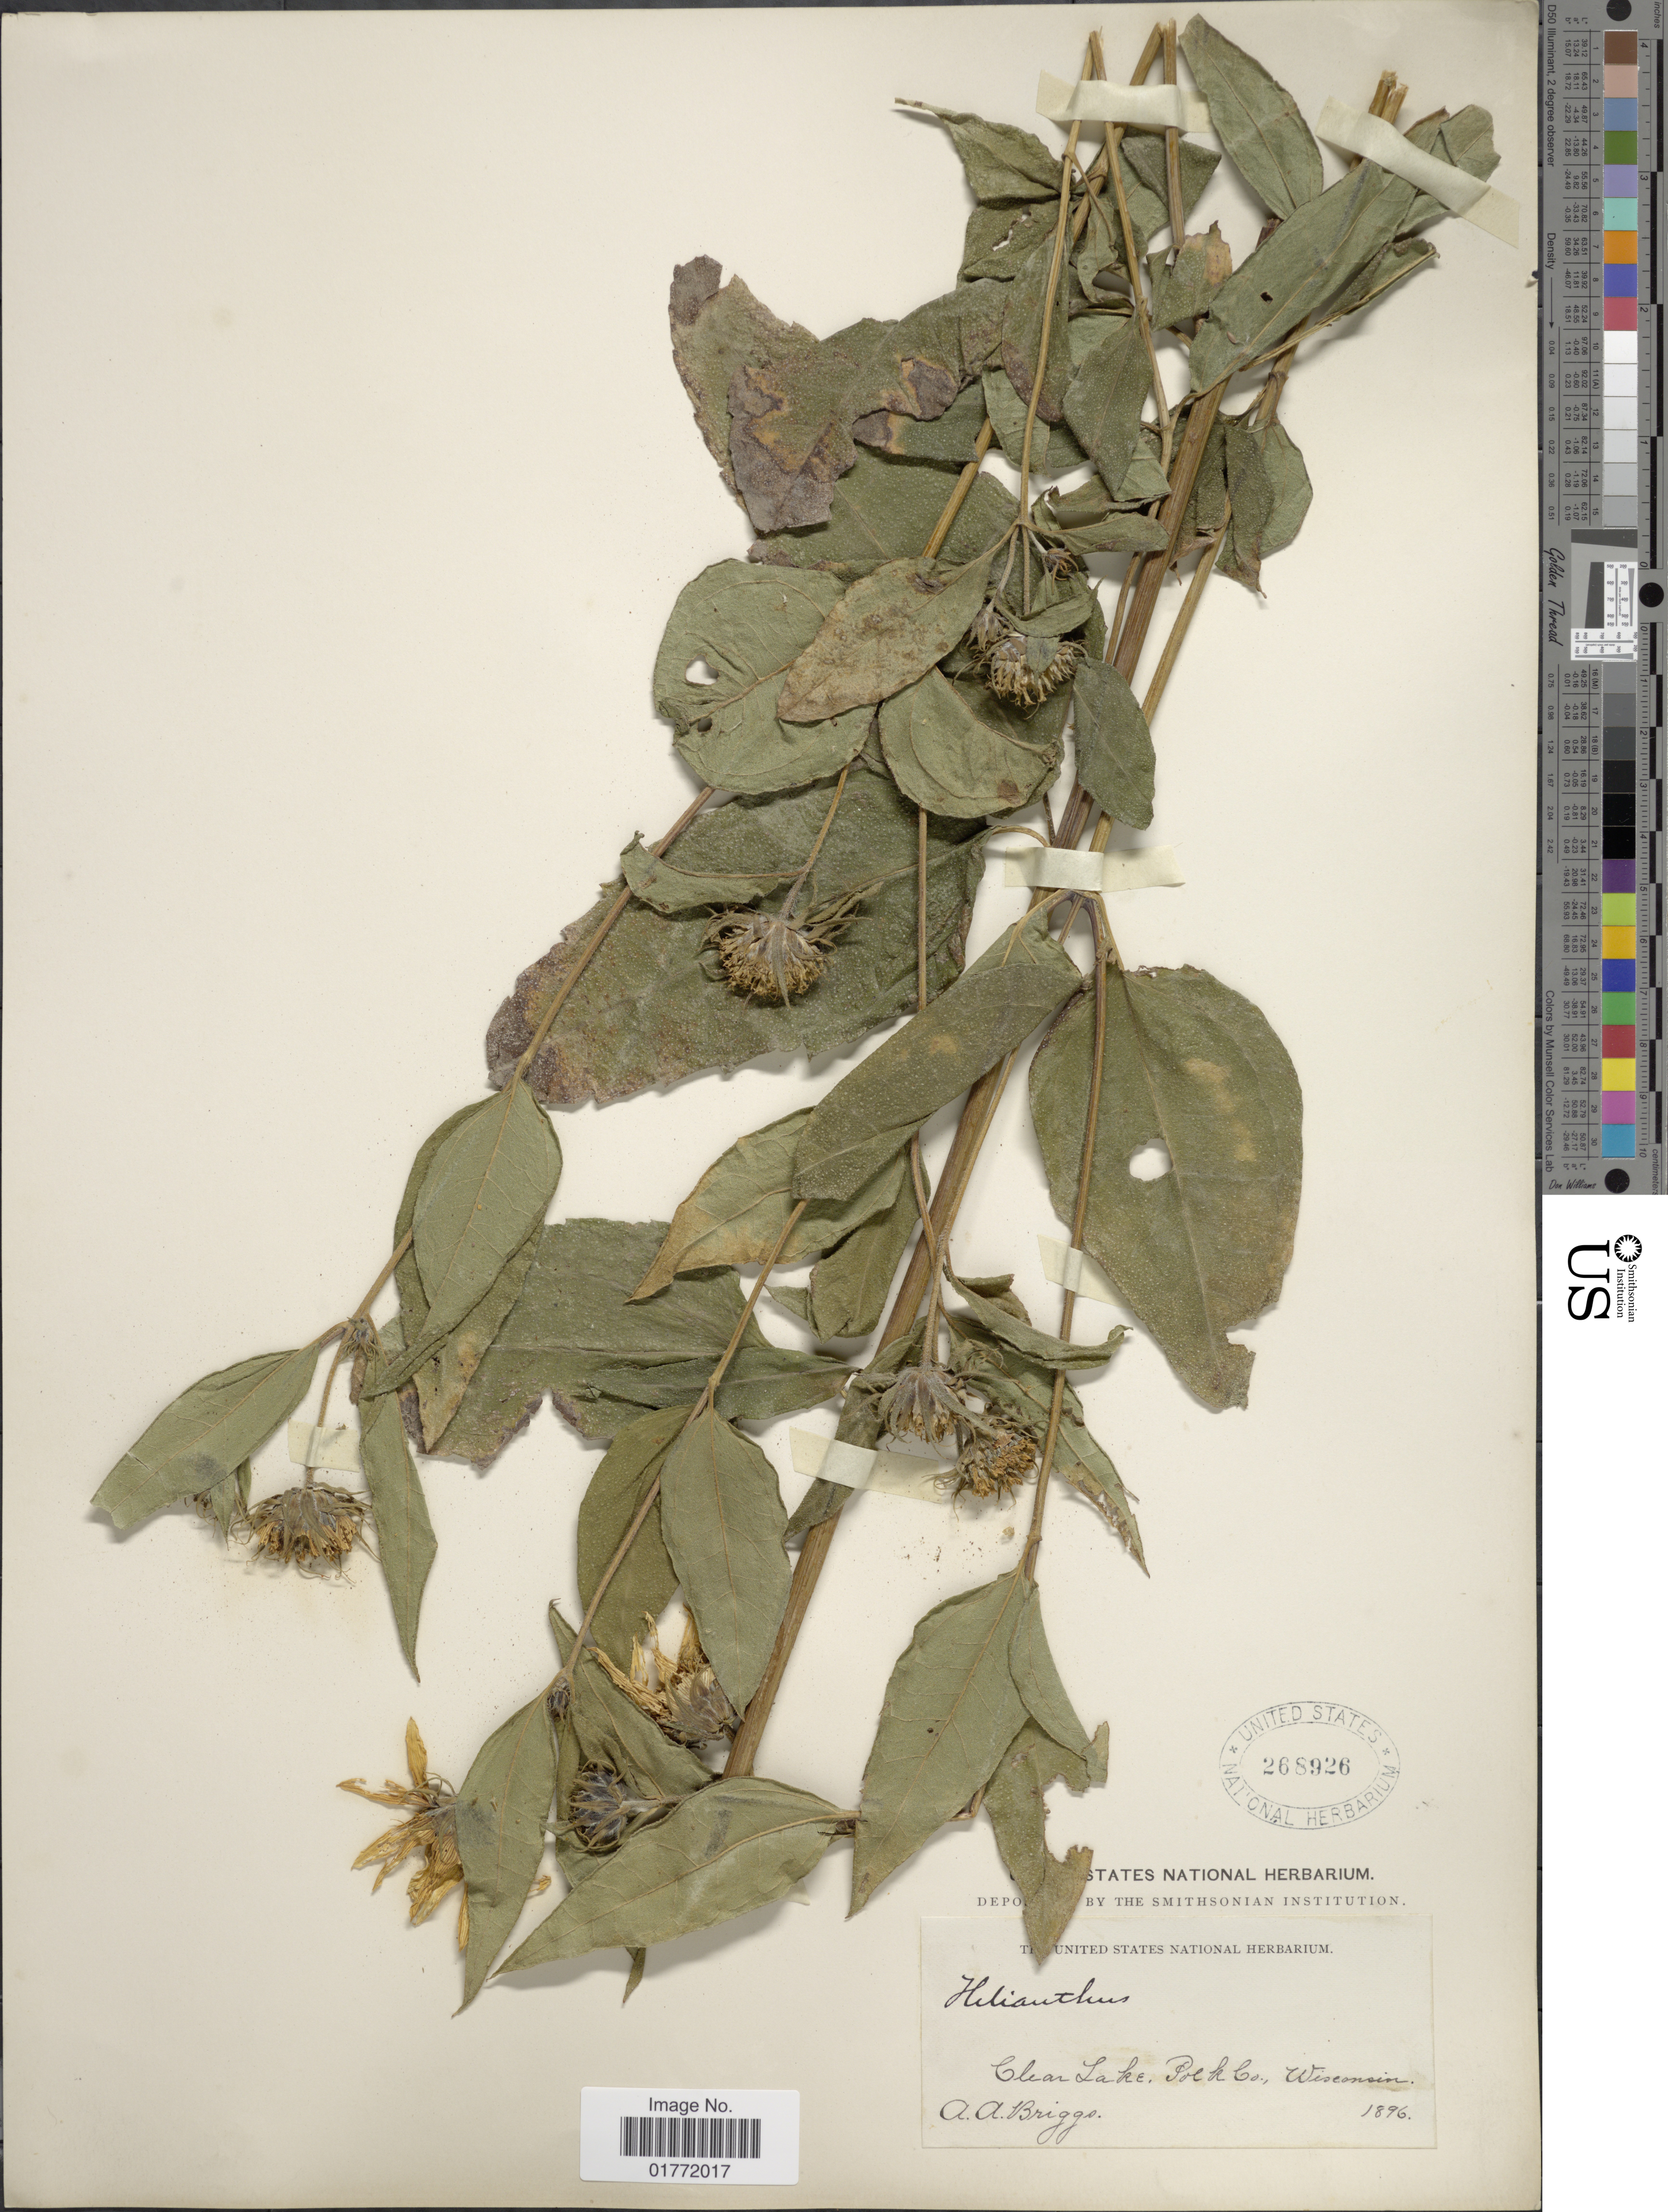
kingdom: Plantae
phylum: Tracheophyta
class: Magnoliopsida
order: Asterales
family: Asteraceae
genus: Helianthus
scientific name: Helianthus tuberosus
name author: L.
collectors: A. Briggs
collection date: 1896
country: United States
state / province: Wisconsin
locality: Clear Lake, Polk Co., Wisconsin.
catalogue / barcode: US 268926